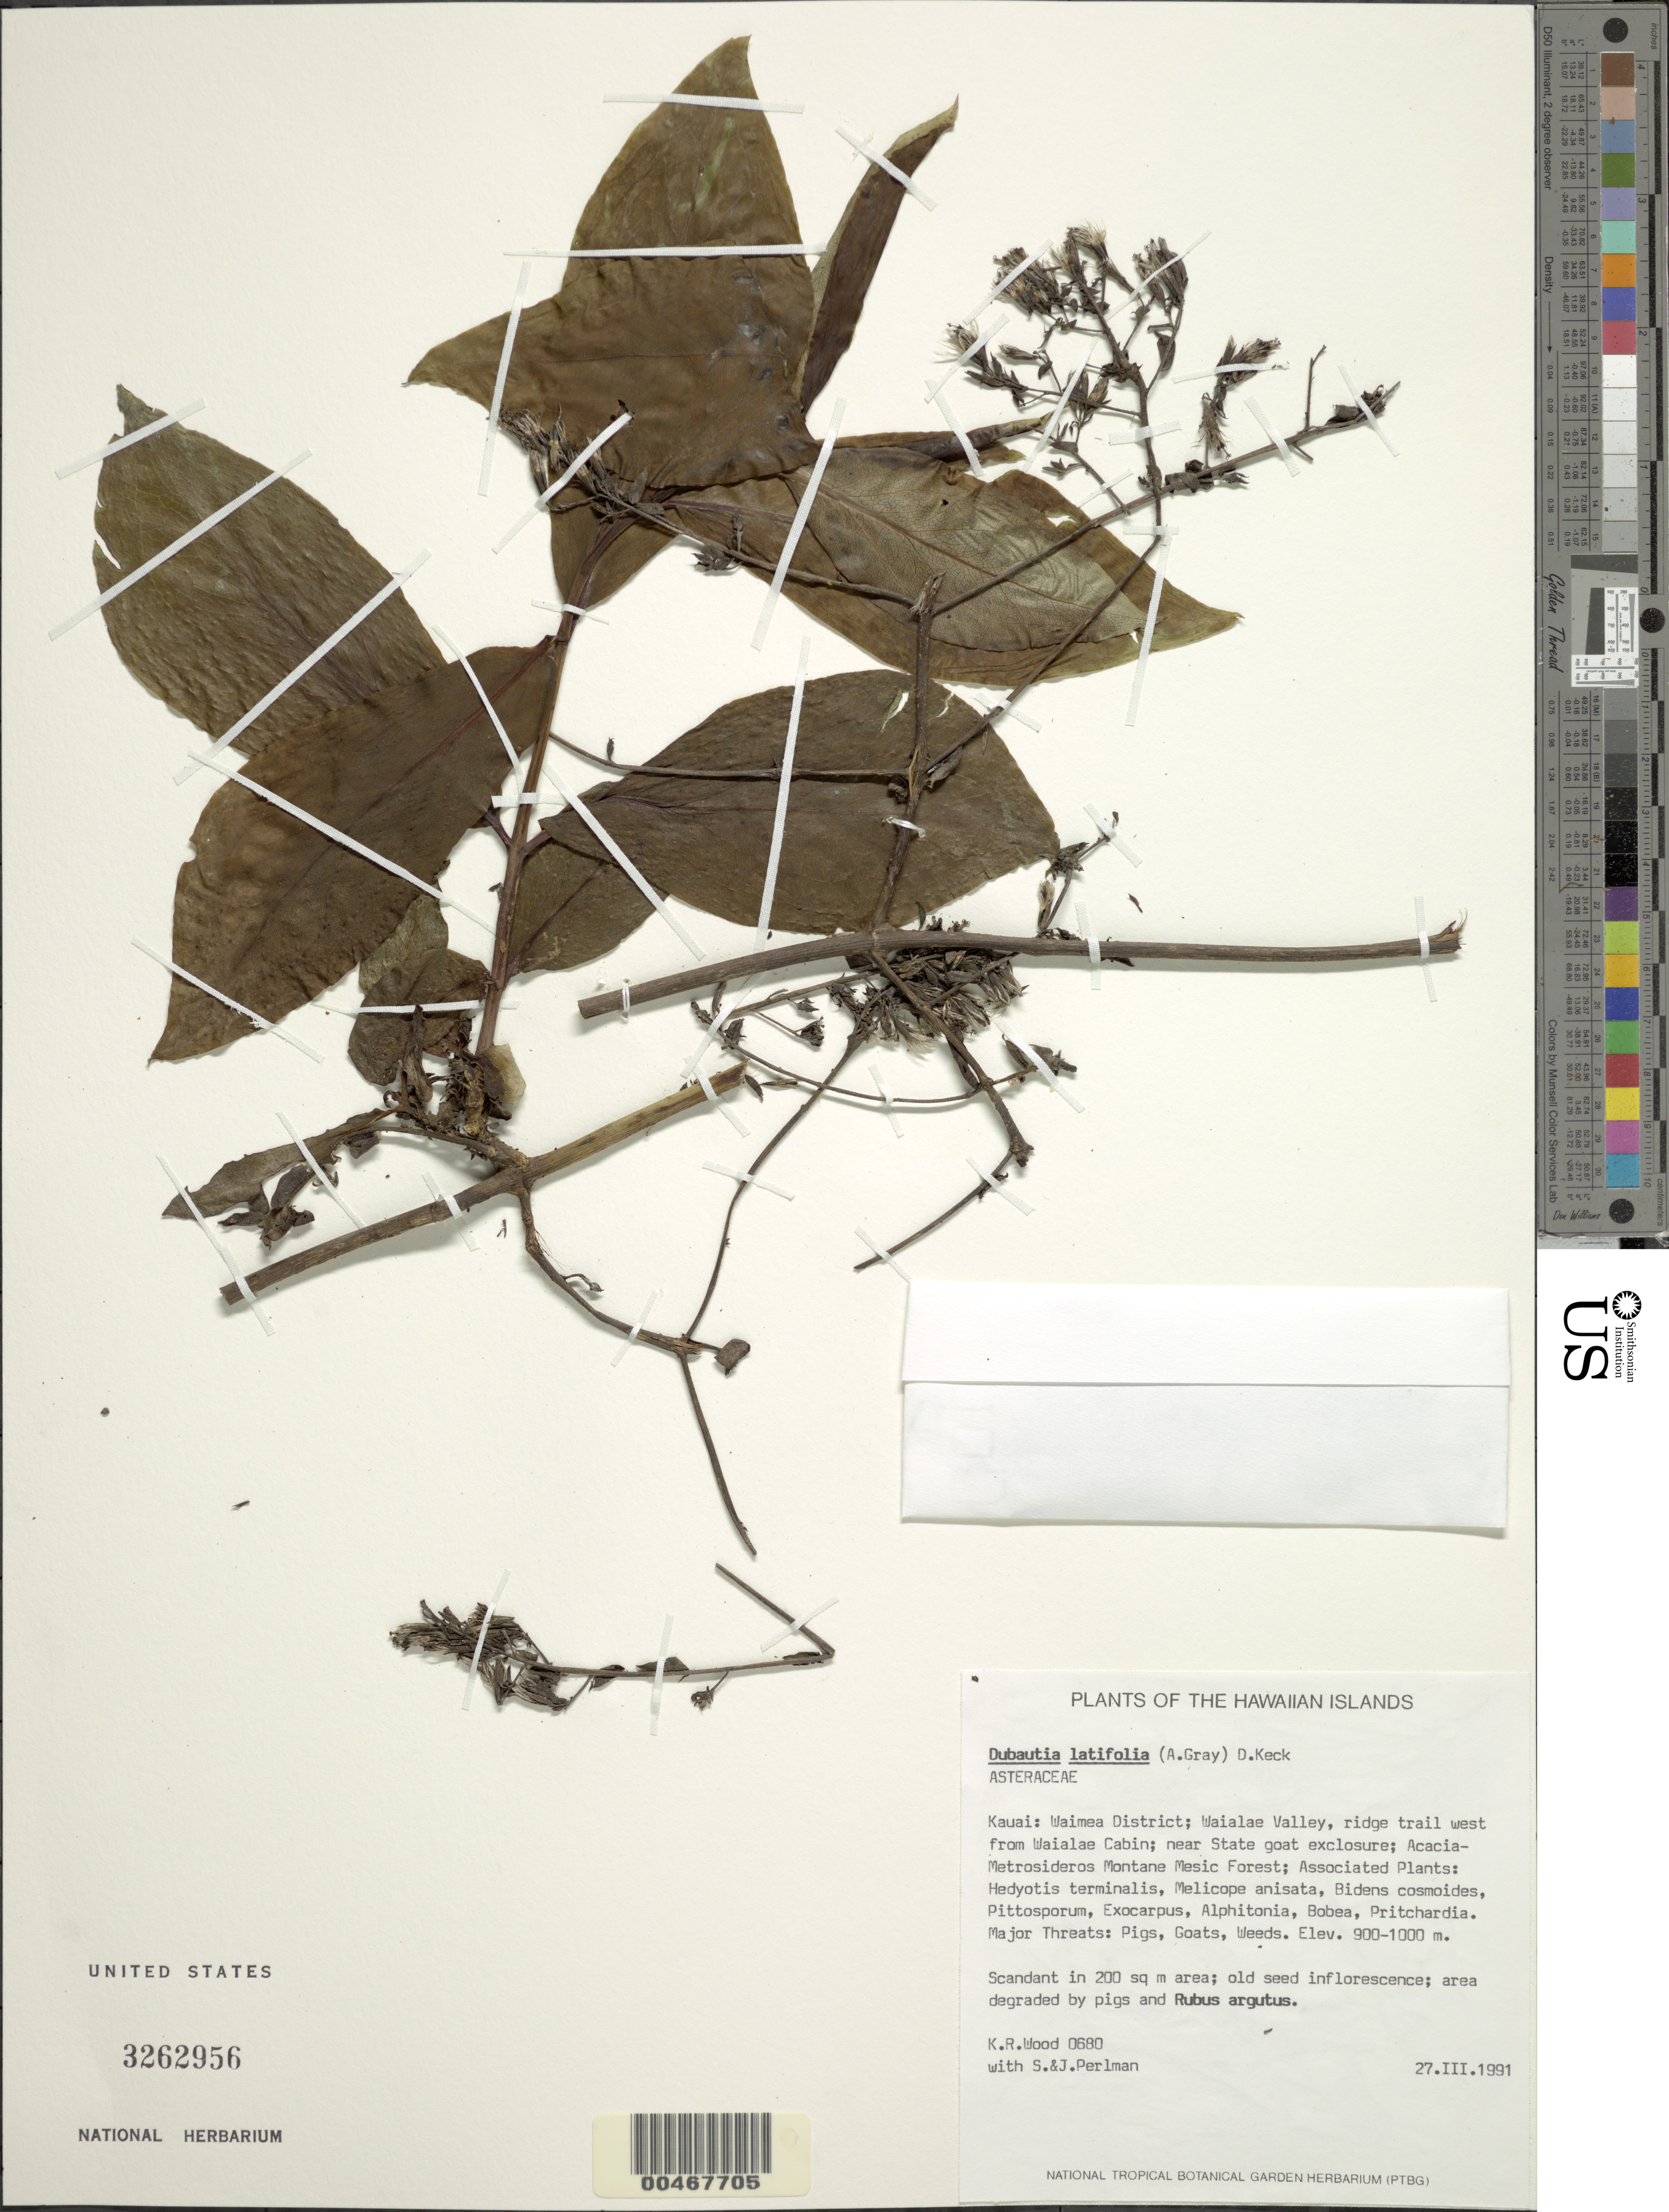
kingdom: Plantae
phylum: Tracheophyta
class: Magnoliopsida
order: Asterales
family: Asteraceae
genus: Dubautia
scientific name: Dubautia latifolia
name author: (A. Gray) D.D. Keck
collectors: K. R. Wood, S. P. Perlman & J. Perlman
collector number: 0680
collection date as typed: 27 Mar 1991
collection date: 1991-03-27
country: United States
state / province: Hawaii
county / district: Kauai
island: Kaua'i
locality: Waimea Dist., Waialae Valley, ridge trail W from Waialae Cabin, near State goat exclosure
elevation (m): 900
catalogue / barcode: US 3262956